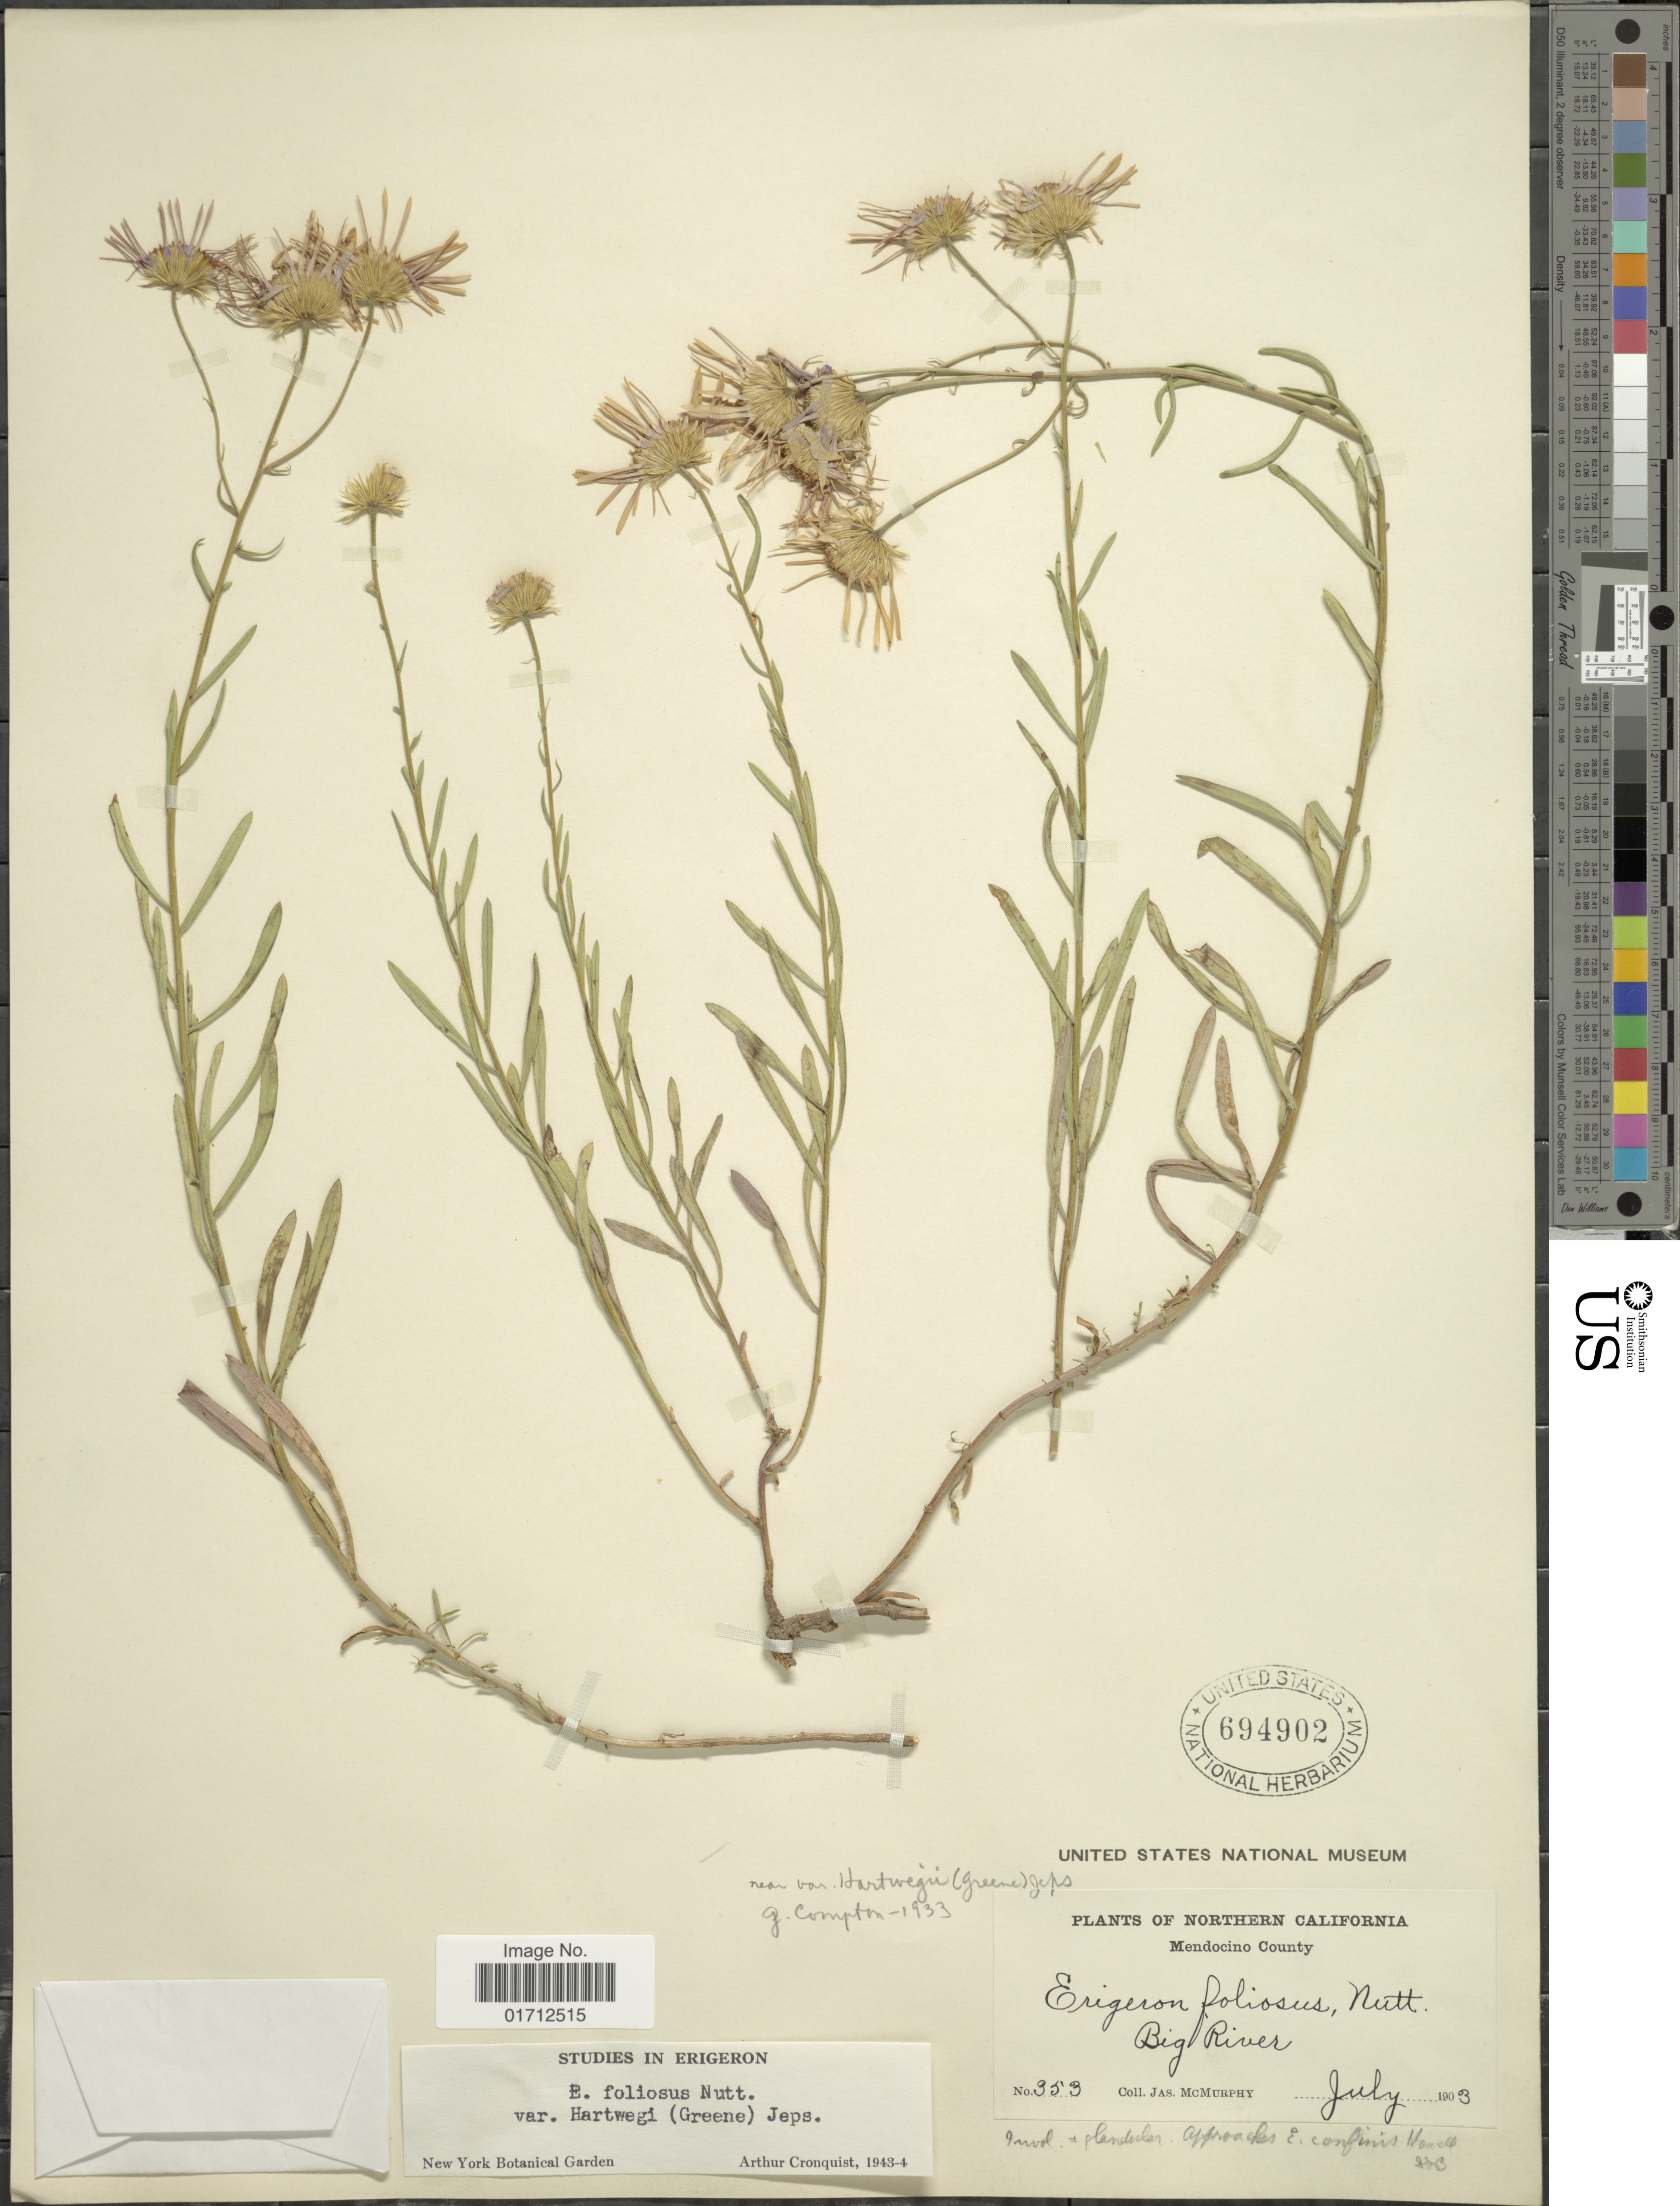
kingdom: Plantae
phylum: Tracheophyta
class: Magnoliopsida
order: Asterales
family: Asteraceae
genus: Erigeron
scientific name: Erigeron foliosus var. hartwegii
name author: (Greene) Jeps.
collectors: J. McMurphy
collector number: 353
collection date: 1903-07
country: United States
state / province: California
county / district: Mendocino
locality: Northern California, Mendocino County, Big River.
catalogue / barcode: US 694902